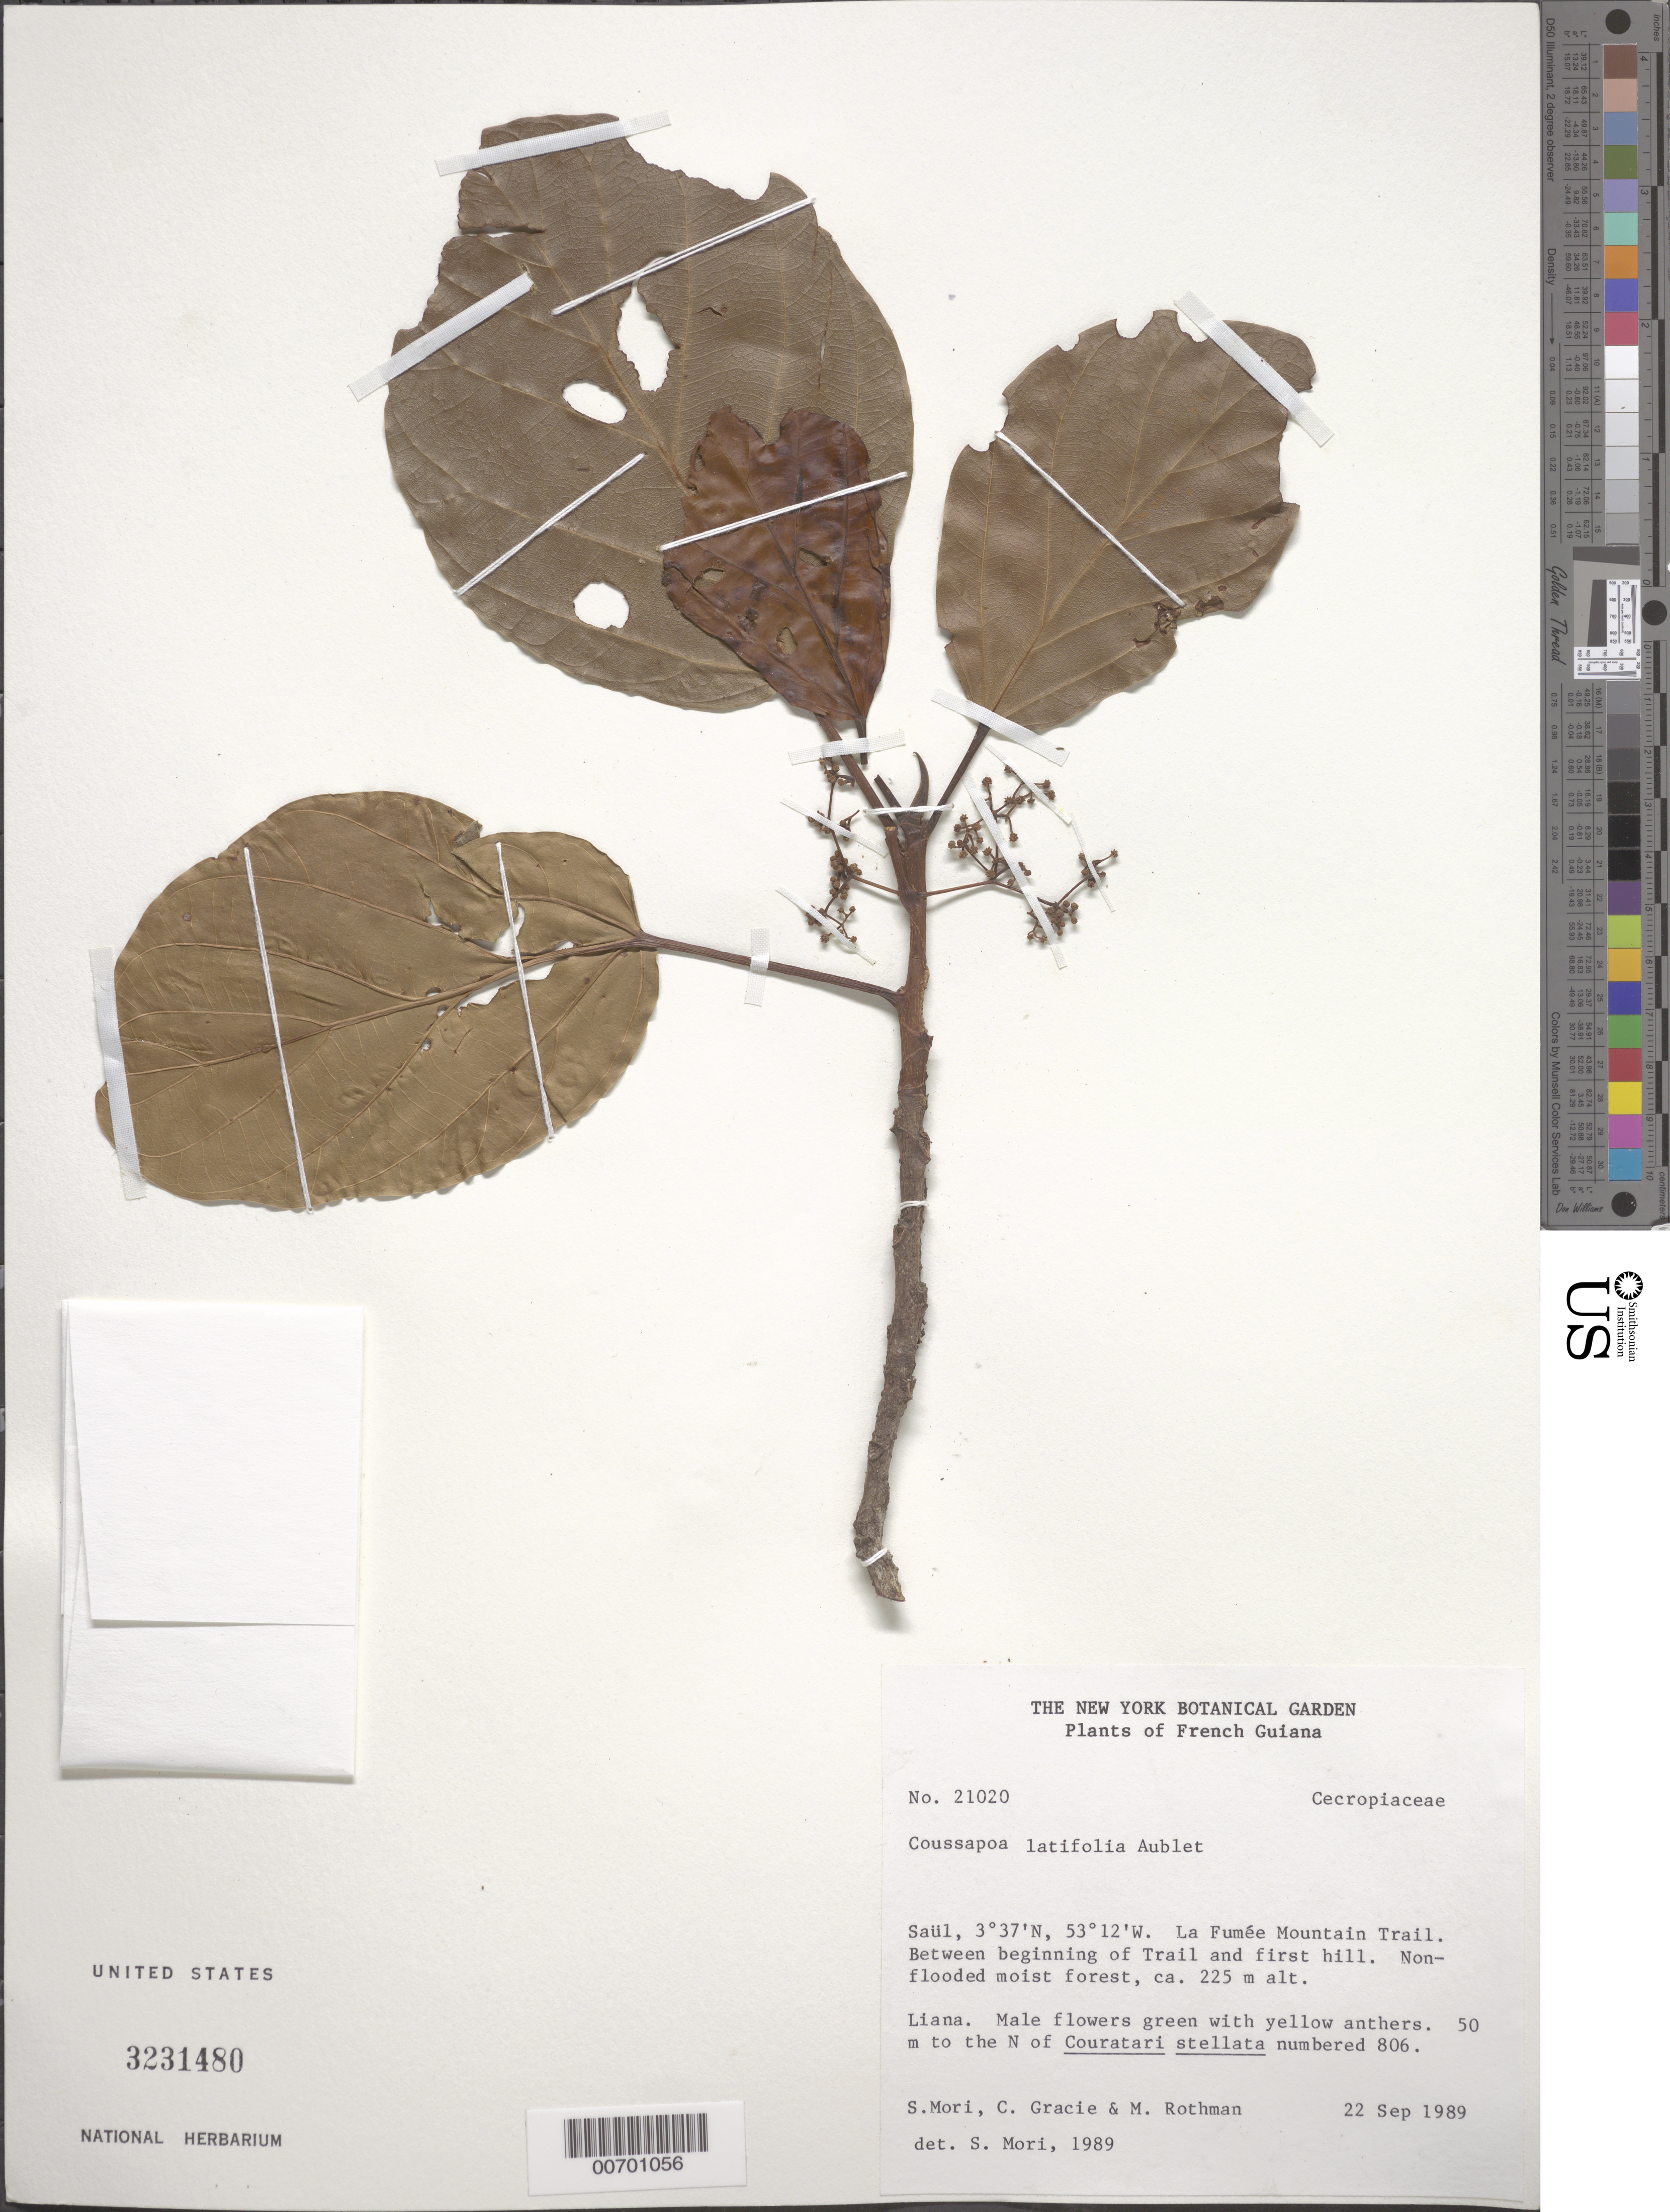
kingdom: Plantae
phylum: Tracheophyta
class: Magnoliopsida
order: Rosales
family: Urticaceae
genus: Coussapoa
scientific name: Coussapoa latifolia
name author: Aubl.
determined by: Mori, Scott A.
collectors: S. Mori, C. A. Gracie & M. Rothman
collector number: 21020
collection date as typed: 22-Sep-89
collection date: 1989-09-22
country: French Guiana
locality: Saül, La Fumée Mountain trail, between beginning of trail and first hill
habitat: Non-flooded moist forest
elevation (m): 225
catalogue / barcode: US 3231480